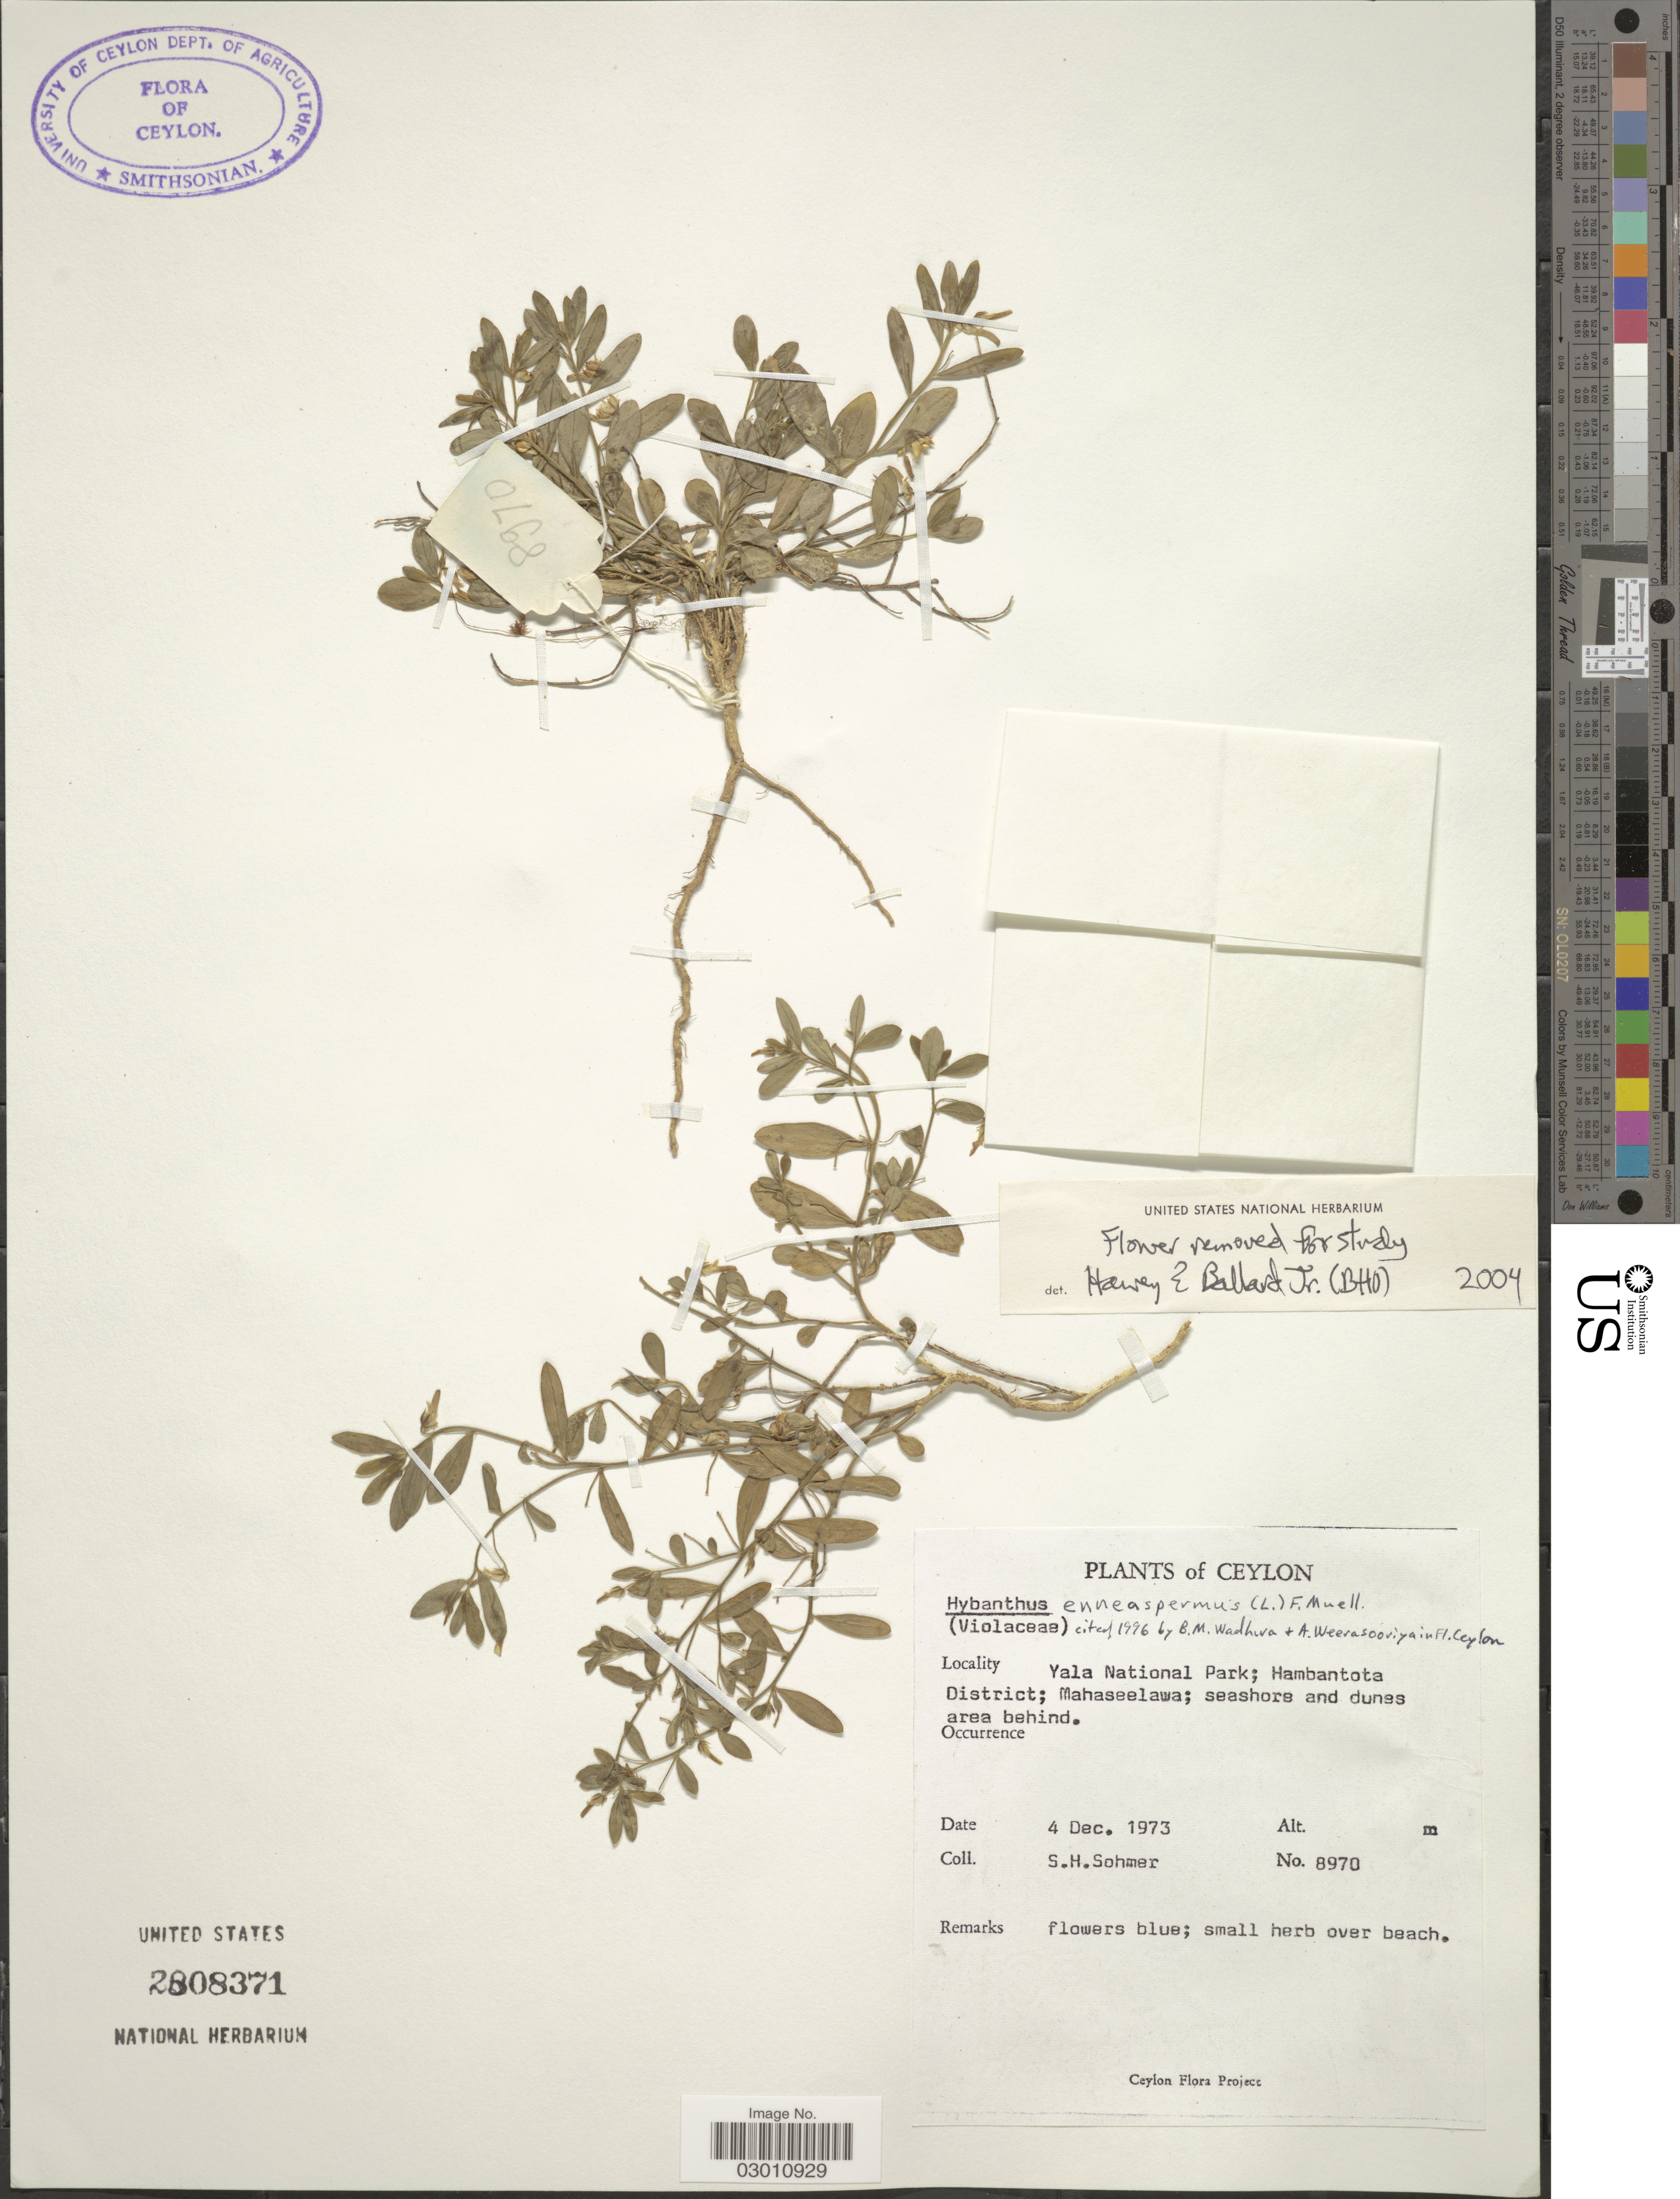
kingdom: Plantae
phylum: Tracheophyta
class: Magnoliopsida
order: Malpighiales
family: Violaceae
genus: Pigea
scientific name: Pigea enneasperma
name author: (L.) P.I. Forst.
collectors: S. H. Sohmer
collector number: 8970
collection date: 1973-12-04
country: Sri Lanka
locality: Ceylon. Yala National Park; Hambantota District; Mahaseelawa; seashore and dunes area behind.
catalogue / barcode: US 2808371